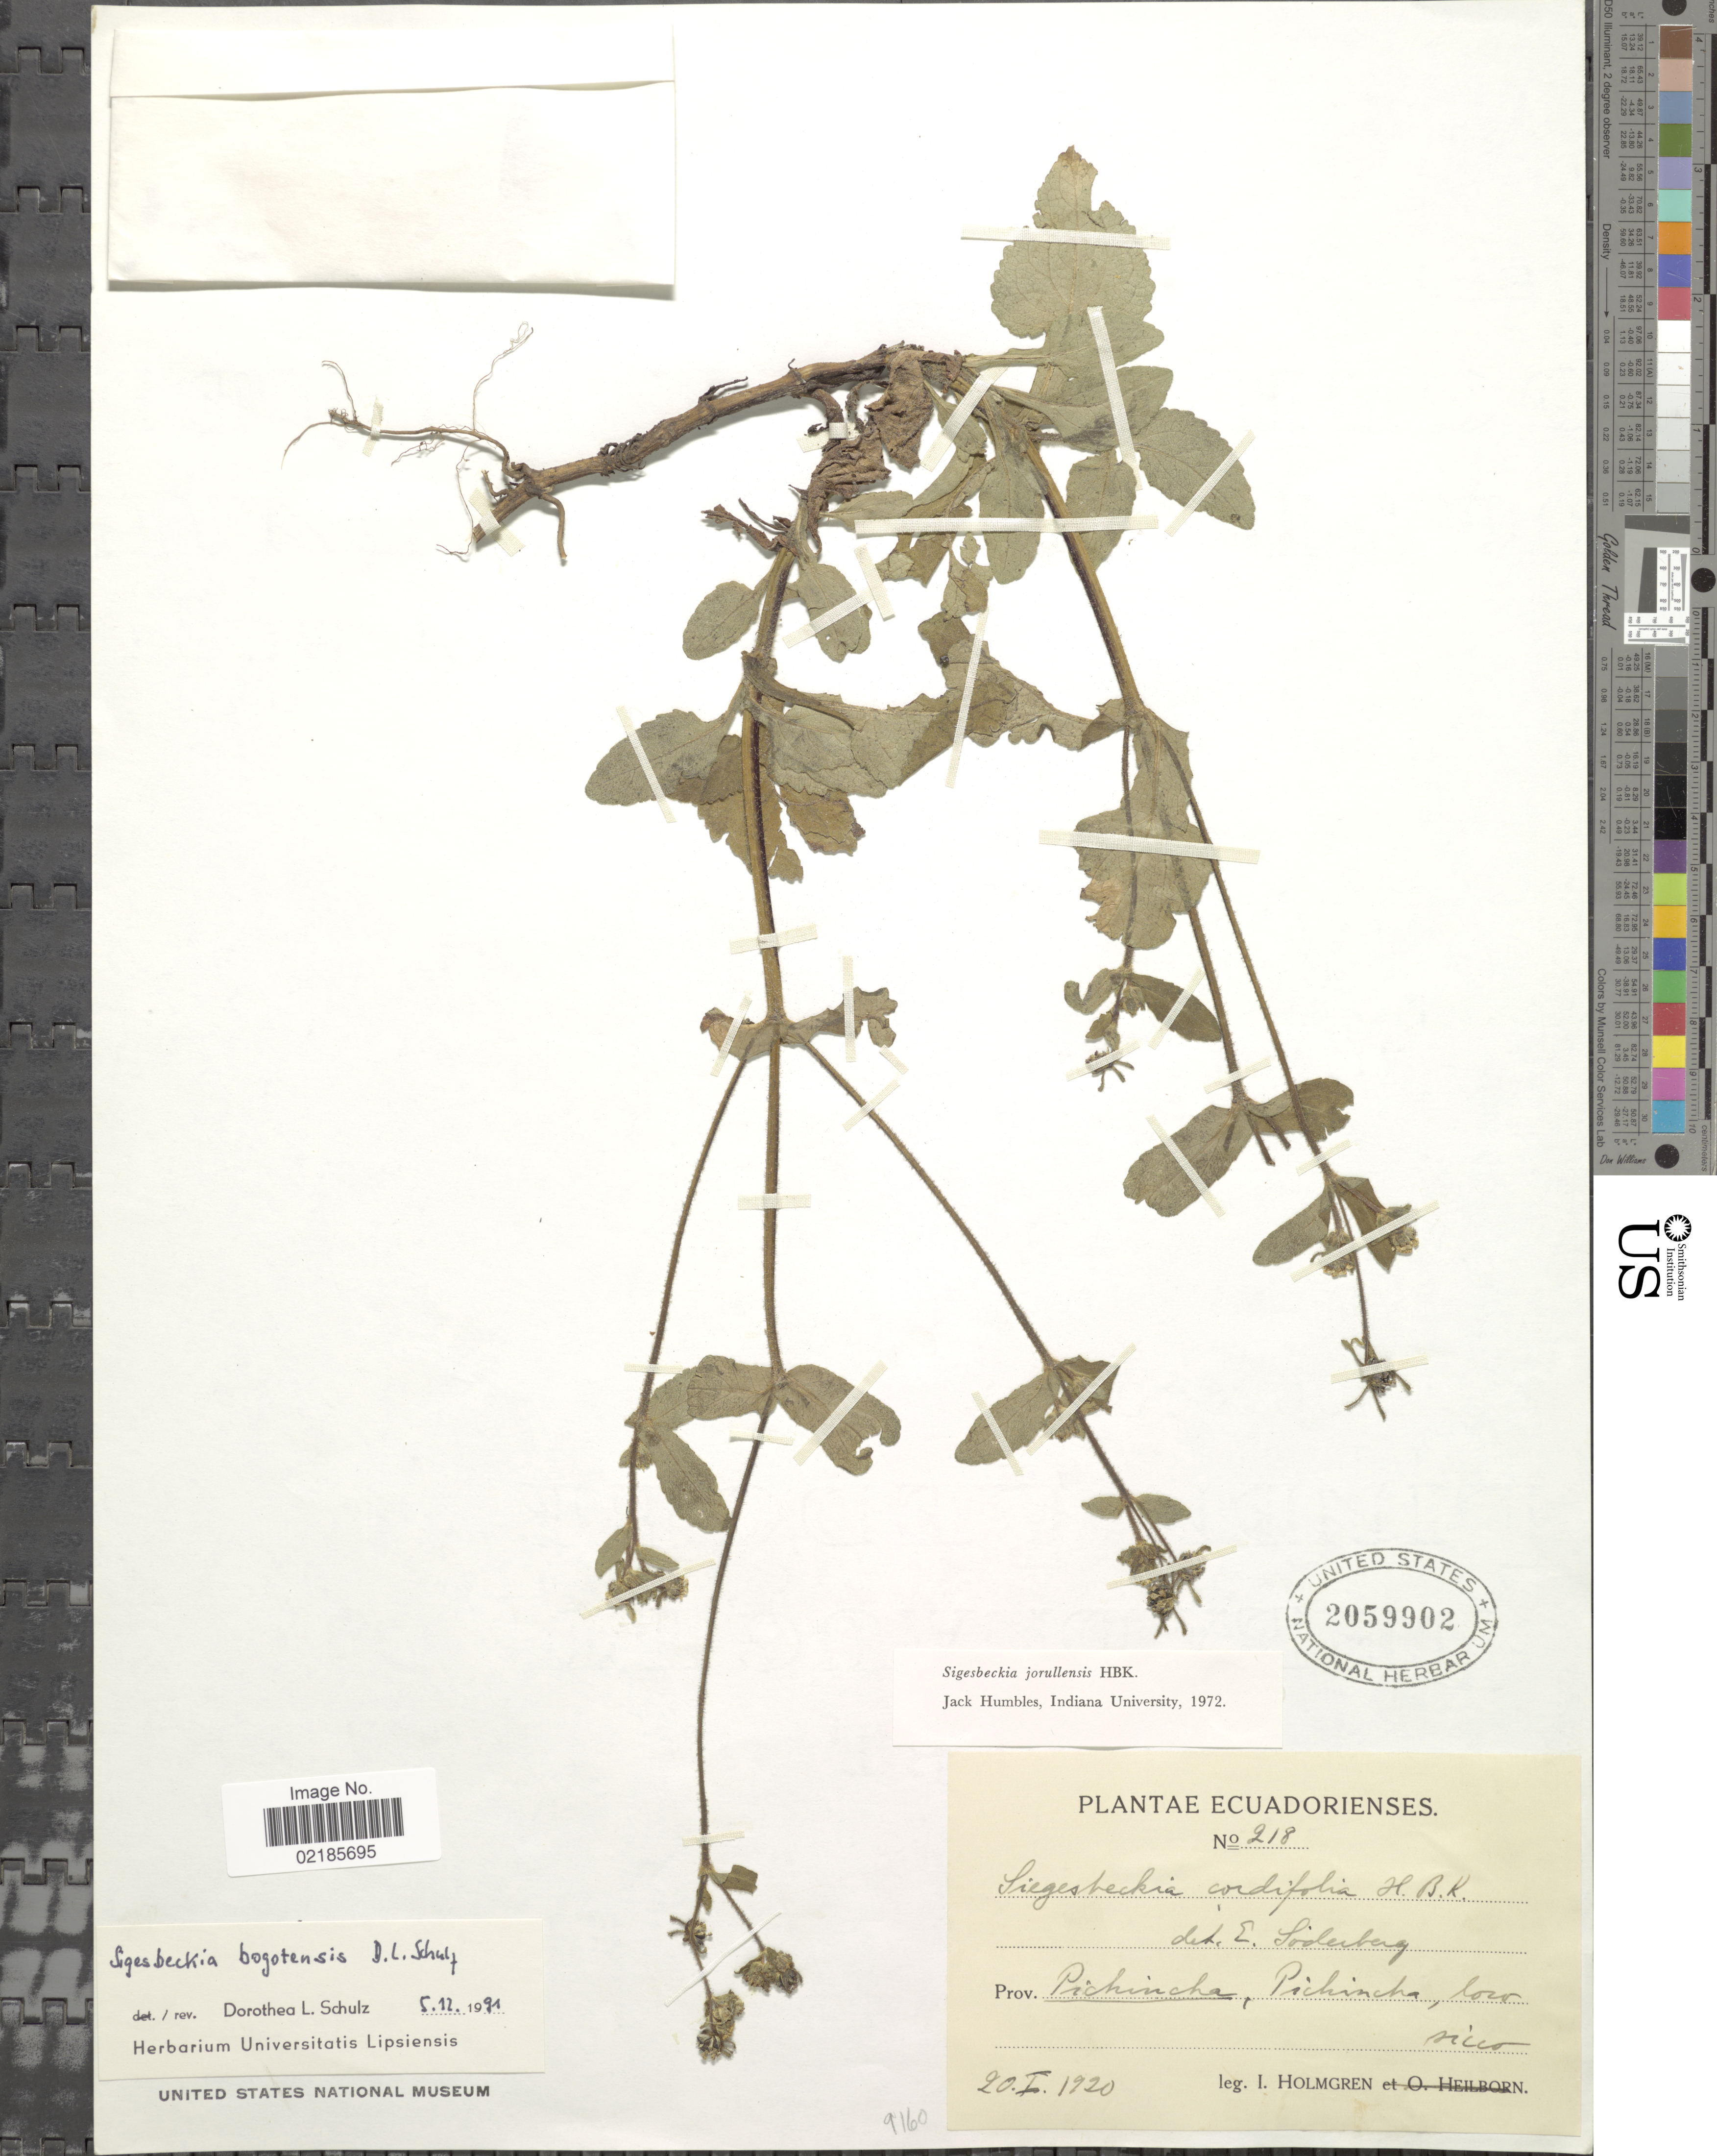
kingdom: Plantae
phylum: Tracheophyta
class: Magnoliopsida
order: Asterales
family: Asteraceae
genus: Sigesbeckia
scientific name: Sigesbeckia jorullensis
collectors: L. Holmgren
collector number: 218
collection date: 1920-01-20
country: Ecuador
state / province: Pichincha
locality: Pichincha loco sicco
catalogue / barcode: US 2059902